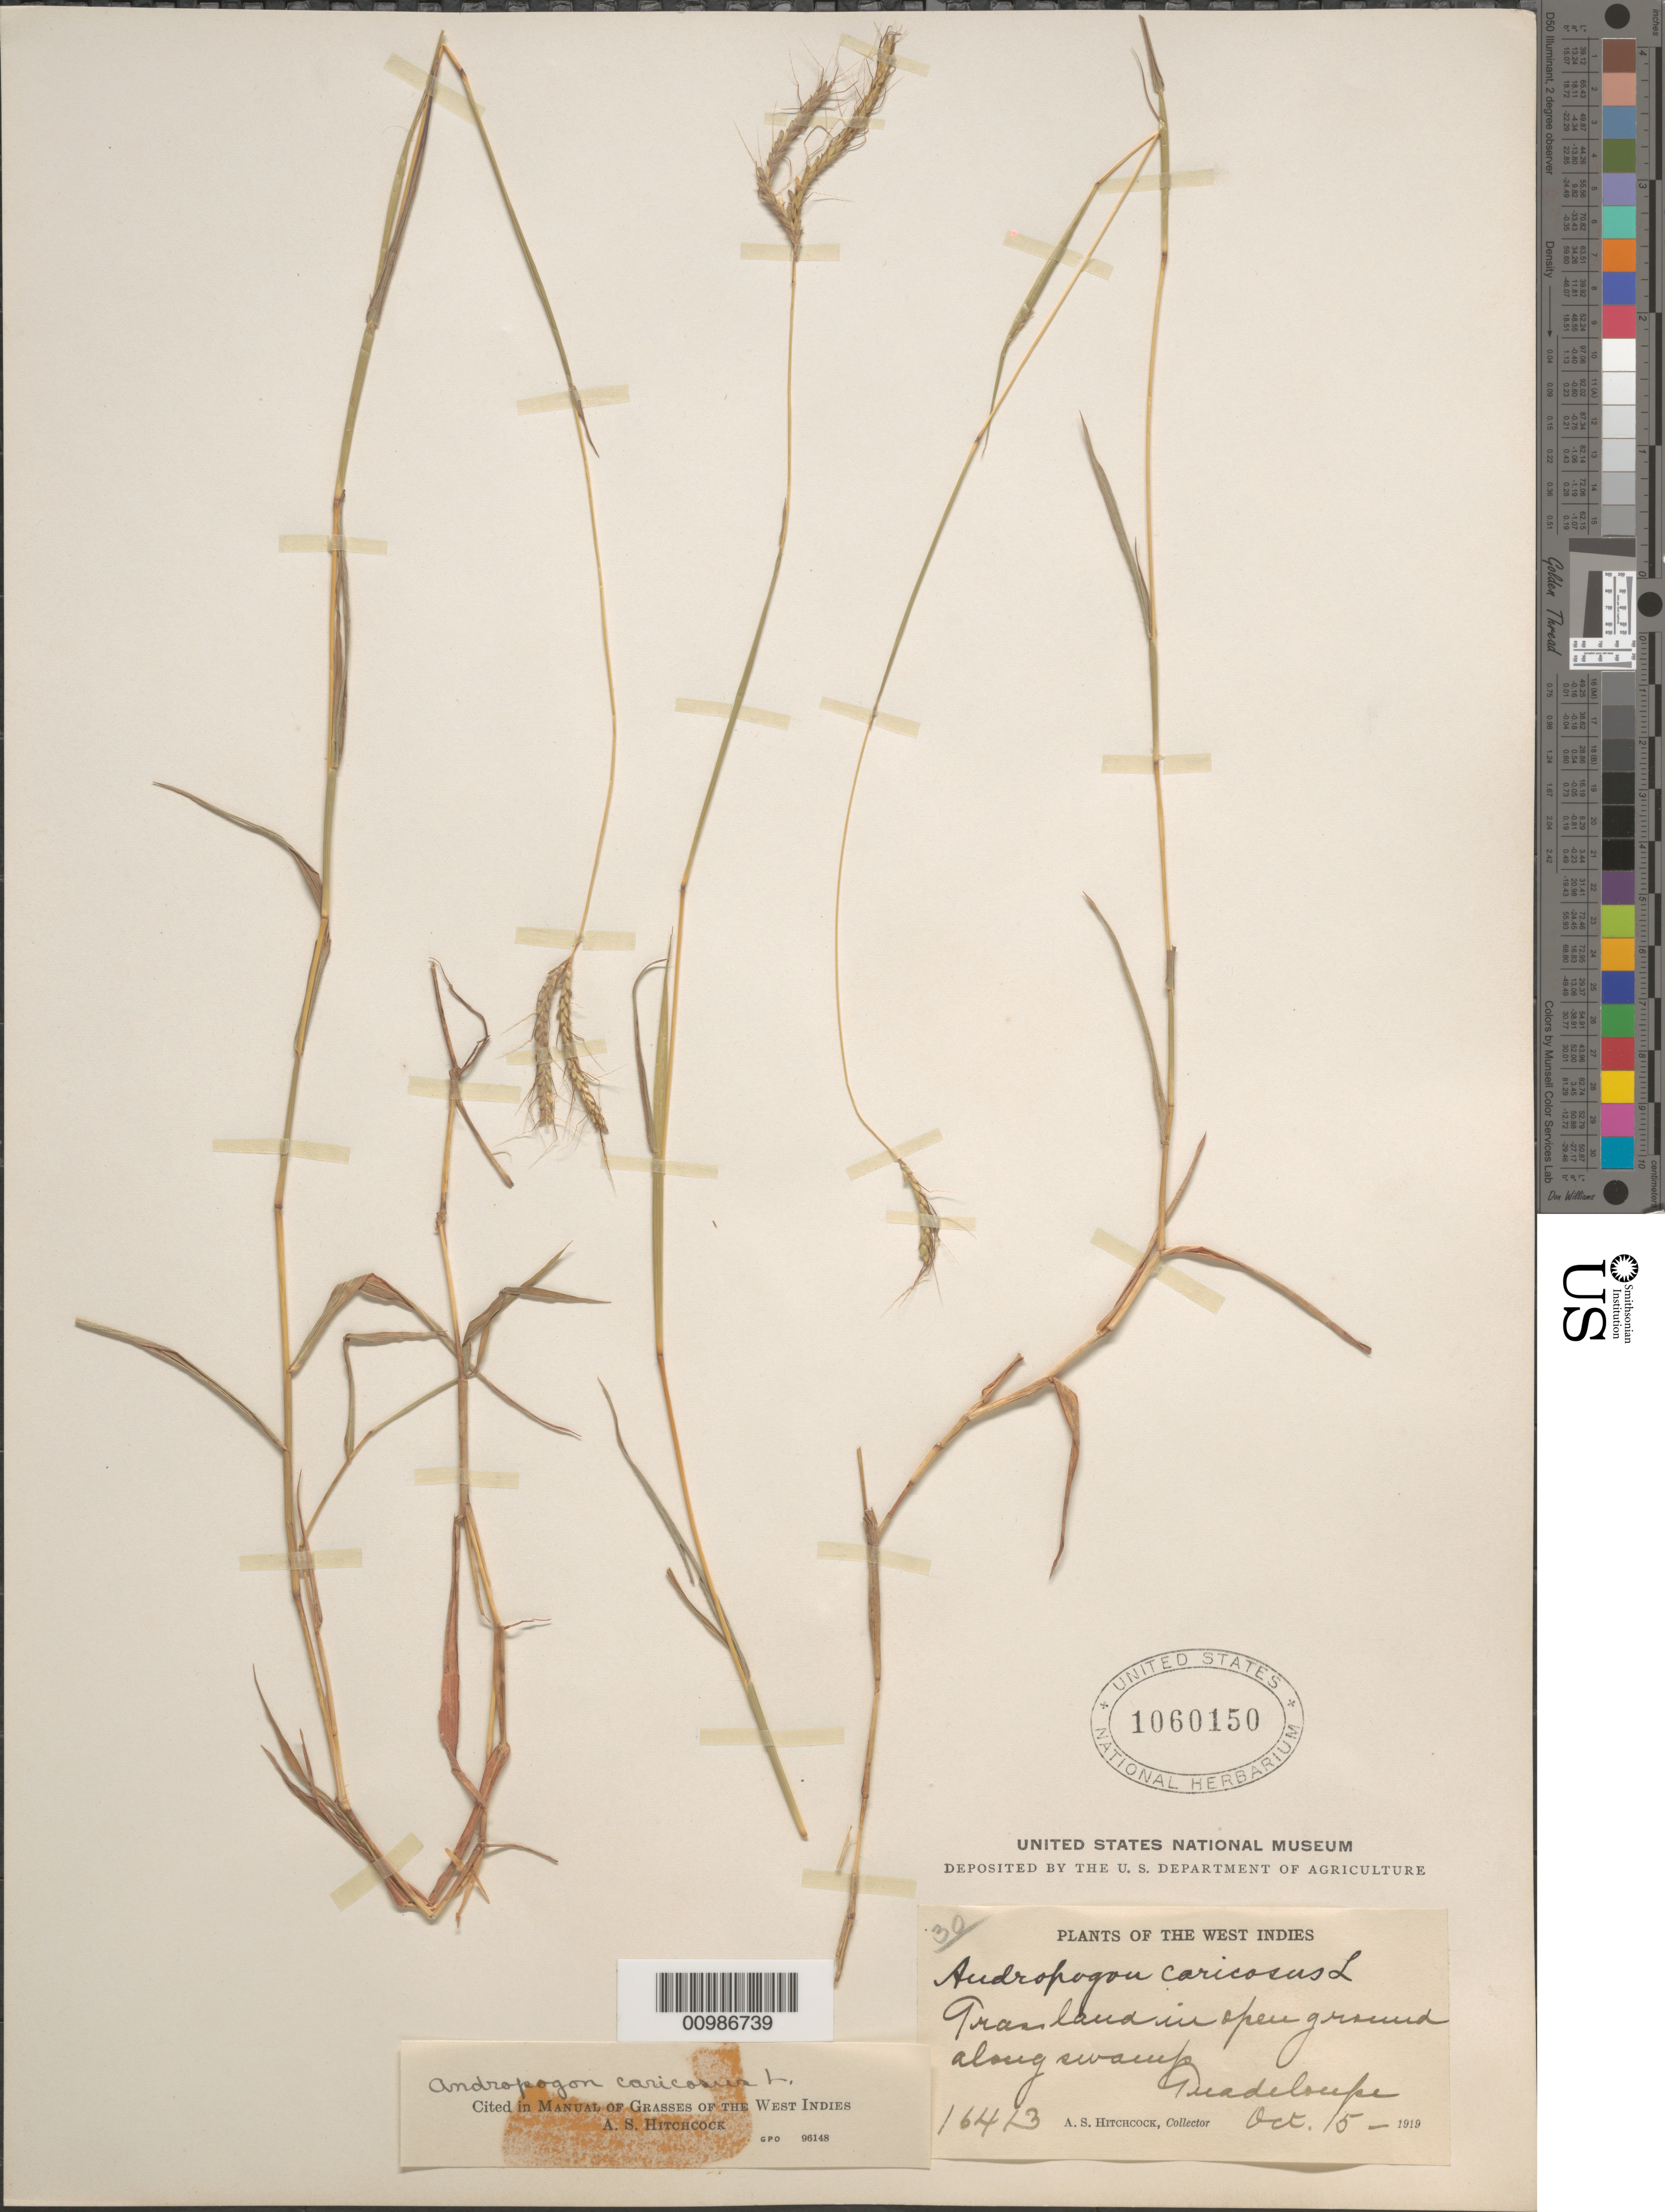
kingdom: Plantae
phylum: Tracheophyta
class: Liliopsida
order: Poales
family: Poaceae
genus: Andropogon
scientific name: Andropogon caricosus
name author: L.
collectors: A. S. Hitchcock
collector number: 16413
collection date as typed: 15 Oct 1919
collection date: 1919-10-15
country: Guadeloupe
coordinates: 0 N, 0 E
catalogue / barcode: US 1060150